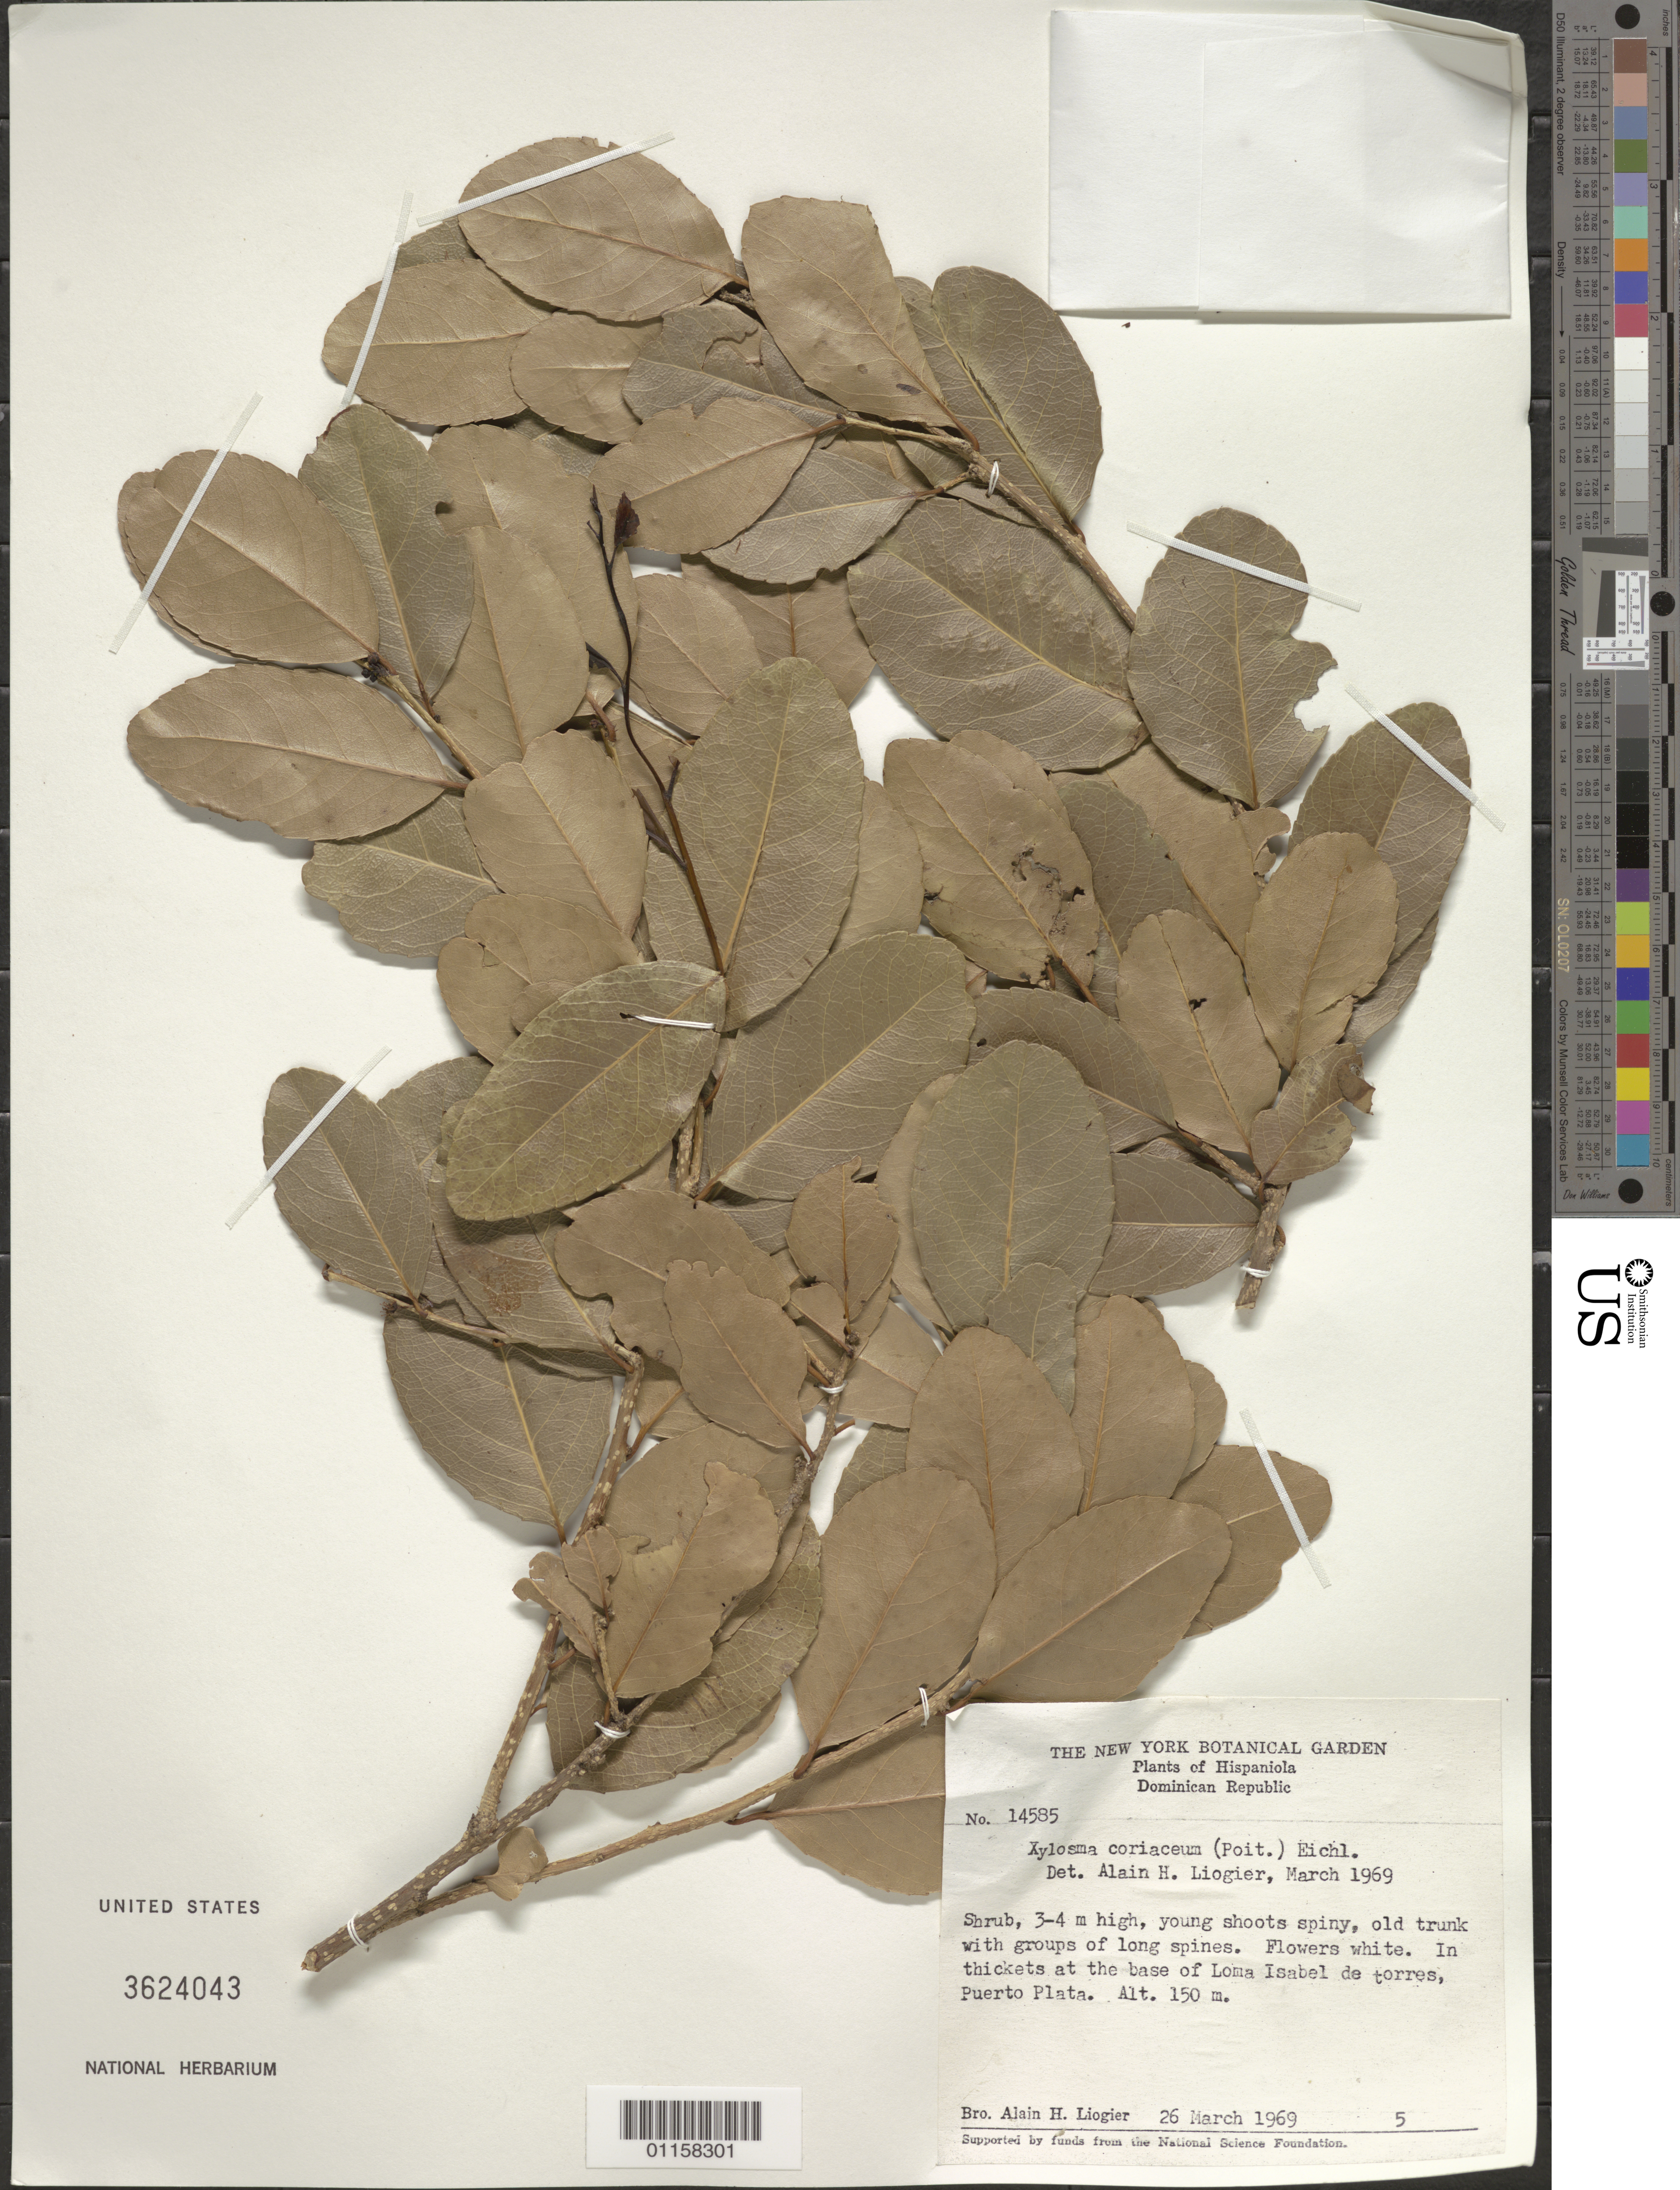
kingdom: Plantae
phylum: Tracheophyta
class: Magnoliopsida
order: Malpighiales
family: Salicaceae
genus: Xylosma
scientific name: Xylosma coriacea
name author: (Poit.) Eichler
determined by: Liogier, Alain H.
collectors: A. H. Liogier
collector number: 14585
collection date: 1969-03-26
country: Dominican Republic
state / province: Puerto Plata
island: Hispaniola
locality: Loma Isabel de Torres, at the base.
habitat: In thickets.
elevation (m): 150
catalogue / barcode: US 3624043